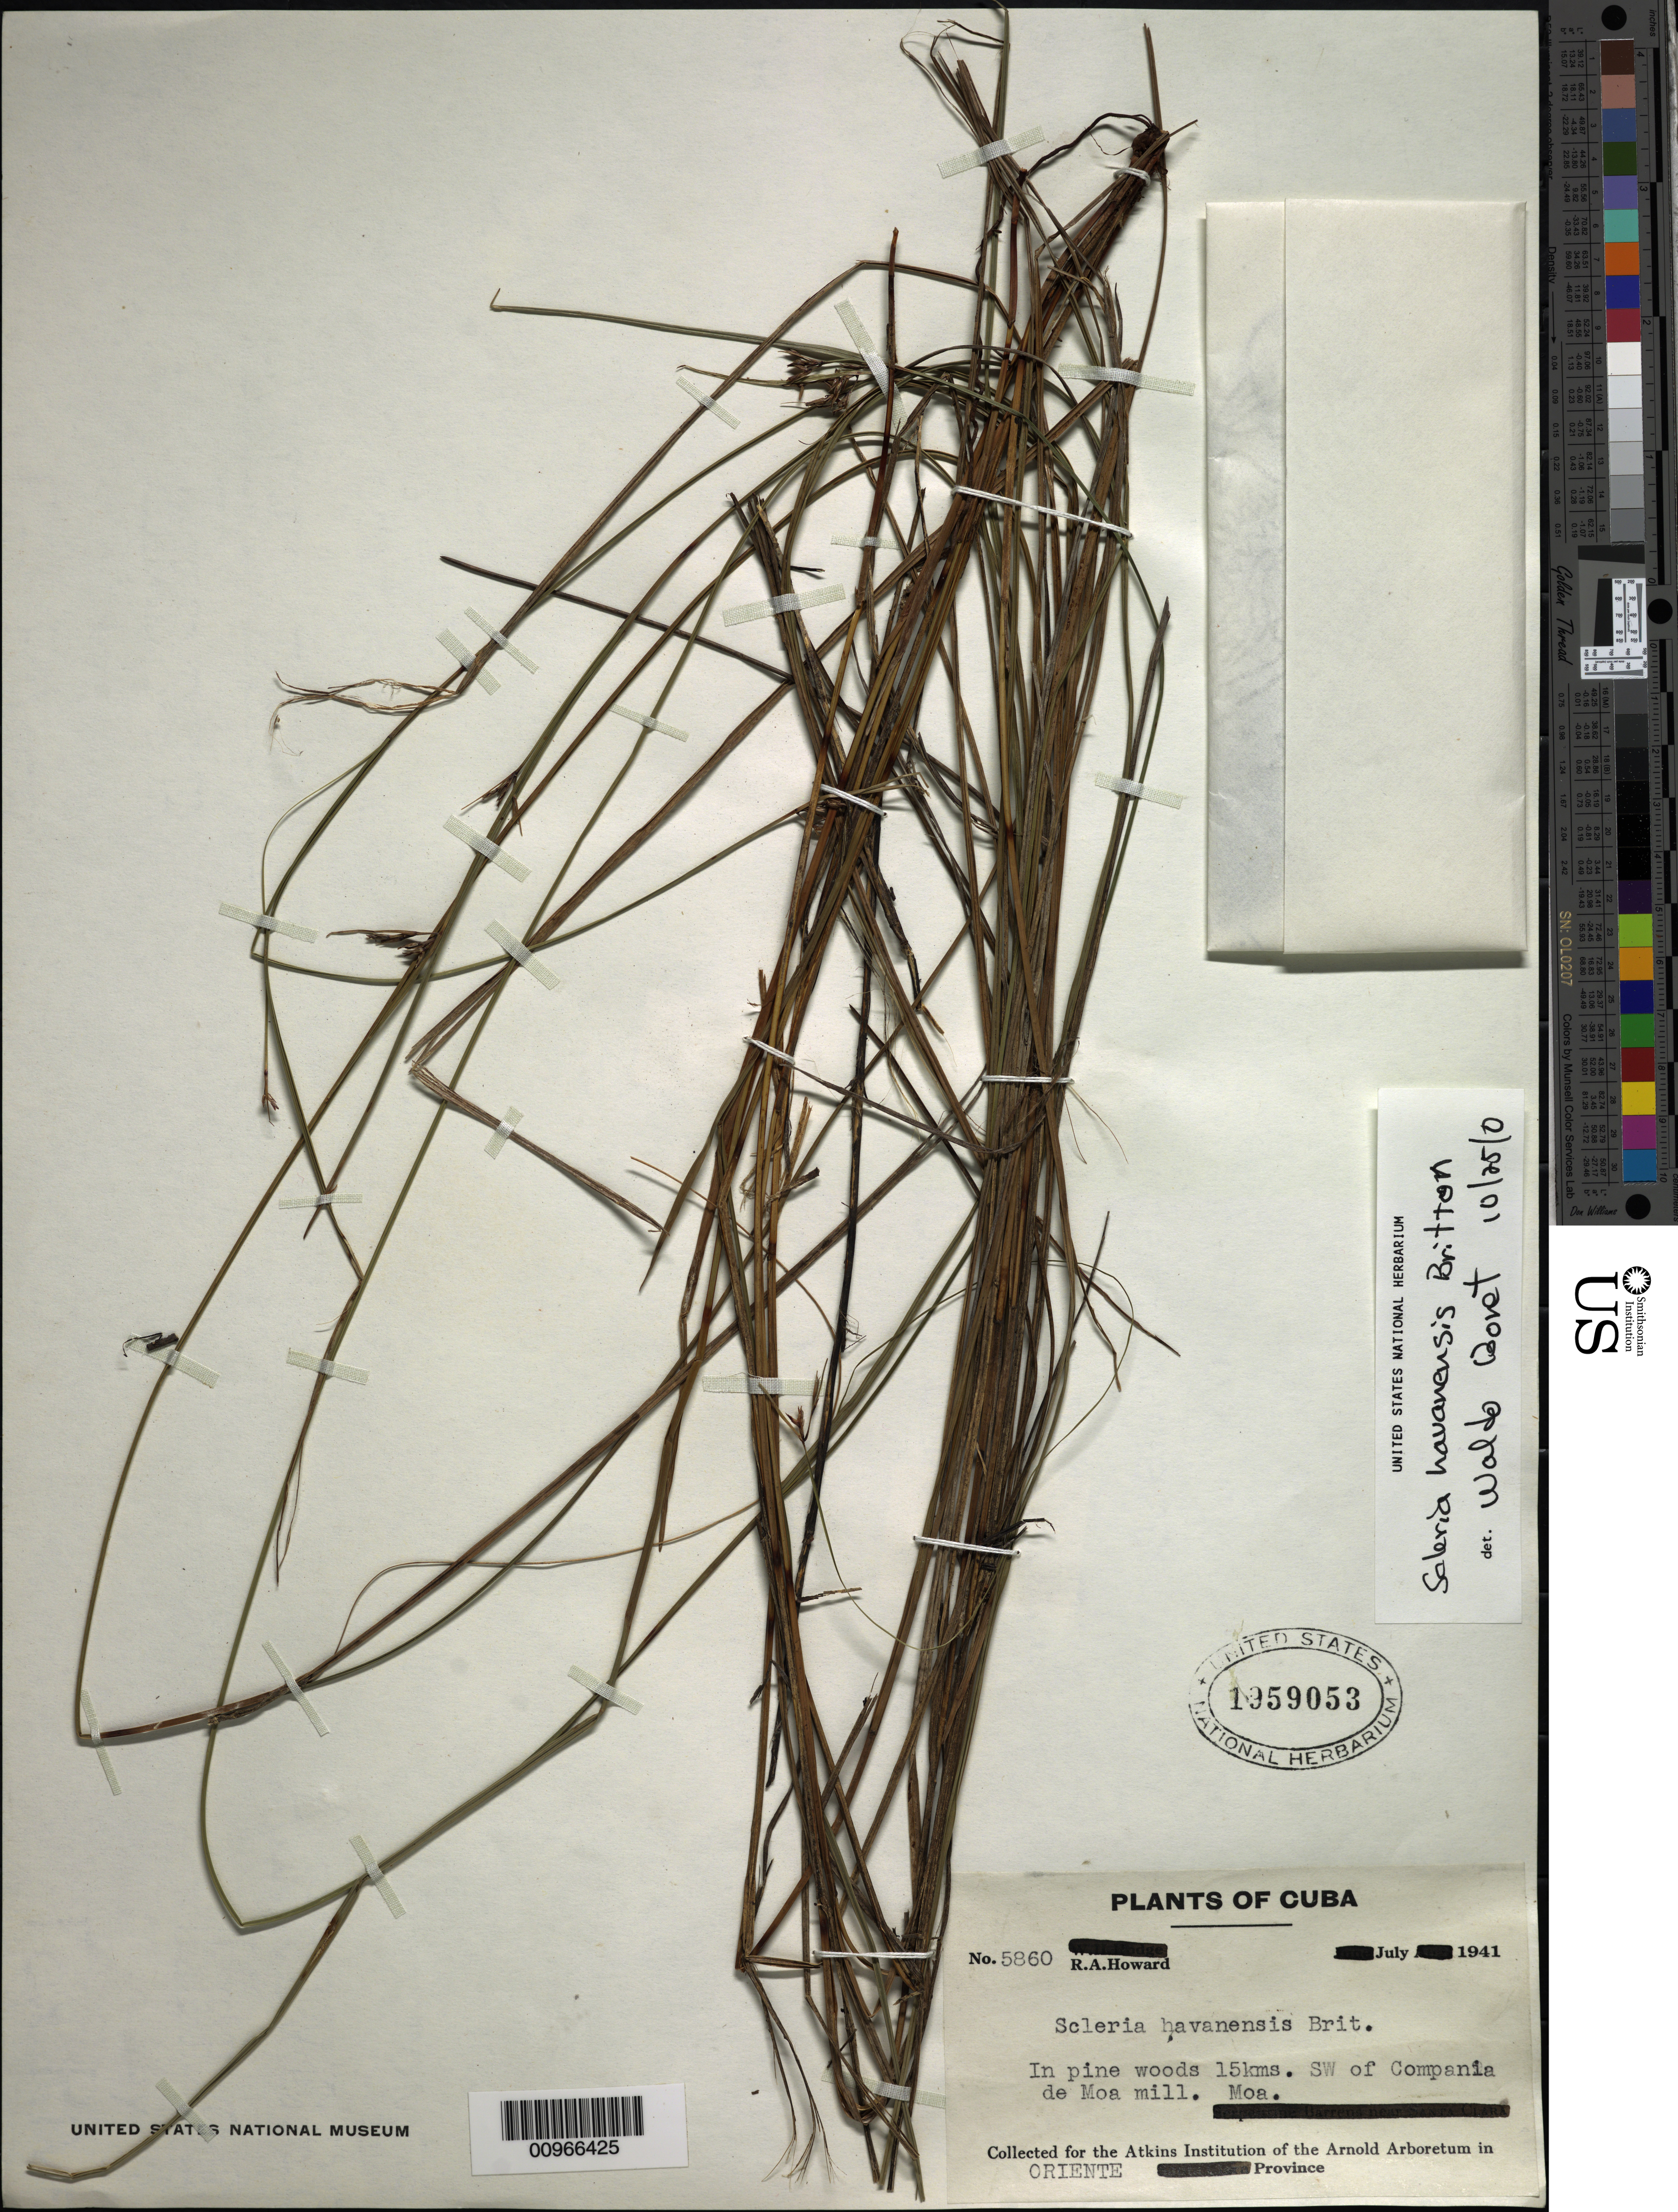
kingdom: Plantae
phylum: Tracheophyta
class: Liliopsida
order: Poales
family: Cyperaceae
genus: Scleria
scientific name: Scleria havanensis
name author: Britton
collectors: R. A. Howard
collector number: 5860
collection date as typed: Jul 1941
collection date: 1941-07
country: Cuba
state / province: Holguín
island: Cuba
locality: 15 kms SW of Compania de Moa mill, Moa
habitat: In pine woods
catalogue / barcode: US 1959053